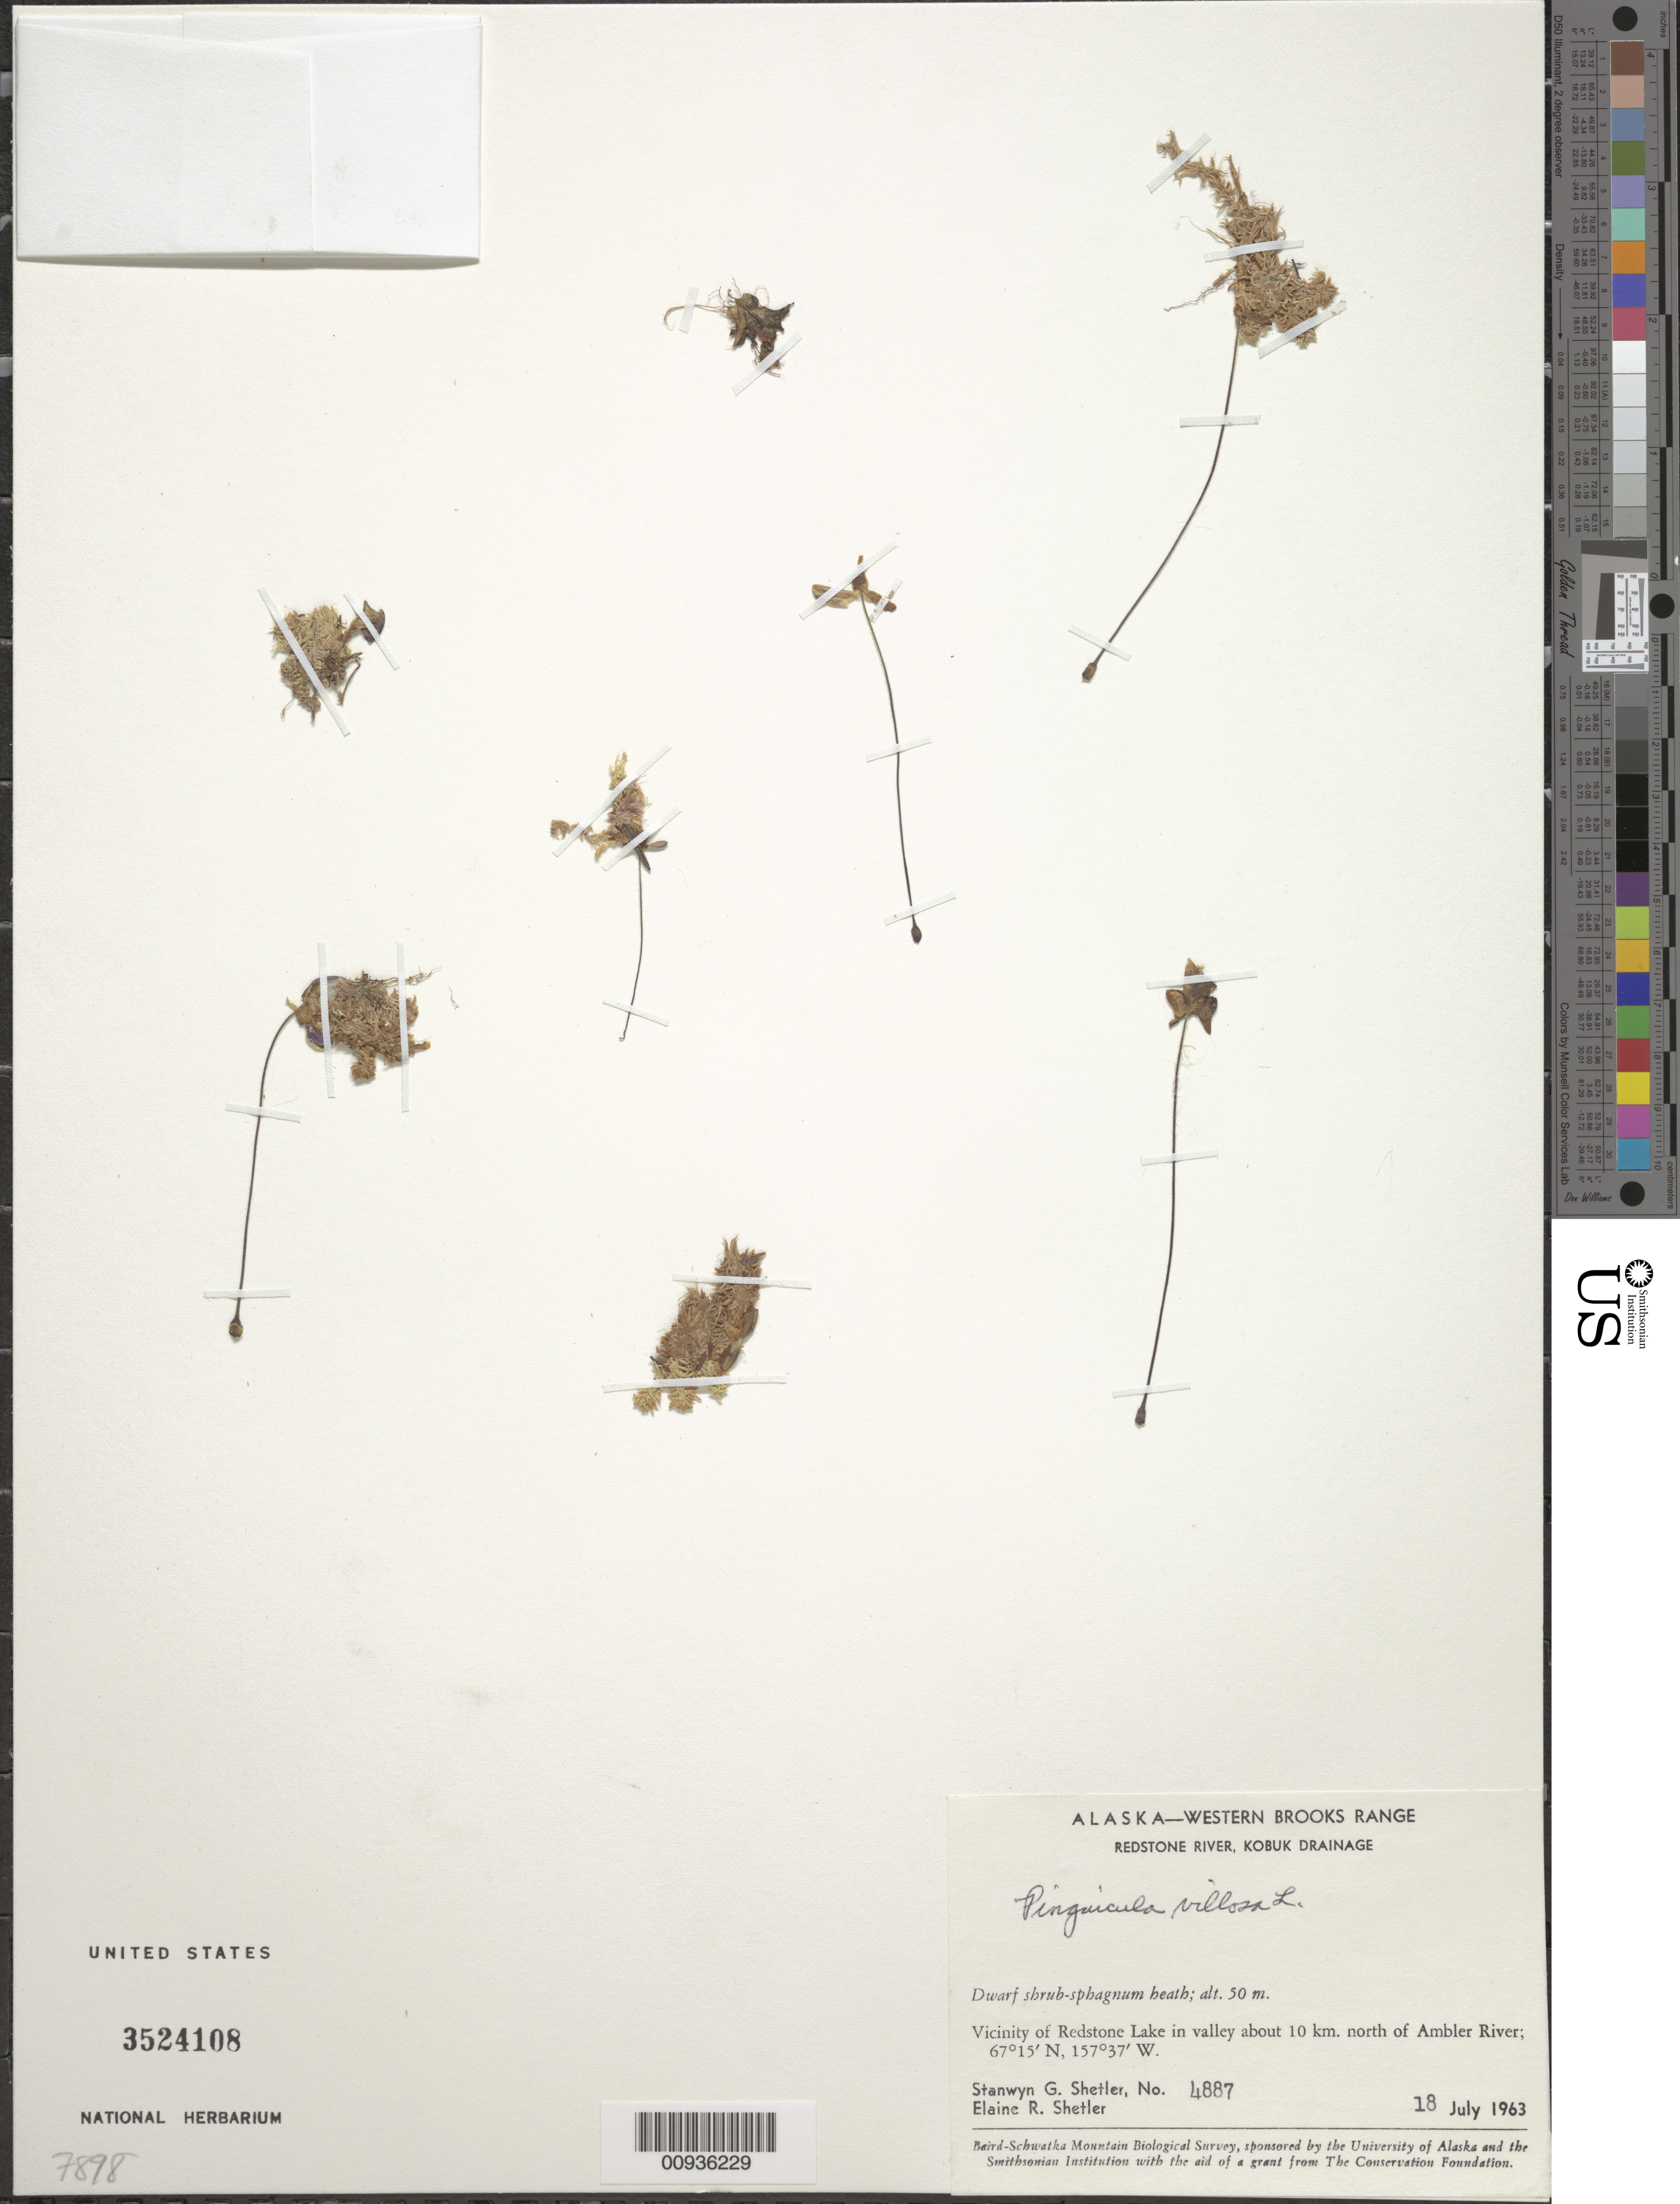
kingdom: Plantae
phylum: Tracheophyta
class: Magnoliopsida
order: Lamiales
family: Lentibulariaceae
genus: Pinguicula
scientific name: Pinguicula villosa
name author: L.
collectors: S. Shetler & E. R. Shetler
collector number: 4887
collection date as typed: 18 Jul 1963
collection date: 1963-07-18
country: United States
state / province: Alaska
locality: Vicinity of Redstone Lake in valley about 10 km. north of Ambler River. Western Brooks Range, Redstone River, Kobuk Drainage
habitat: Dwarf shrub-sphagnum heath.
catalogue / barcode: US 3524108